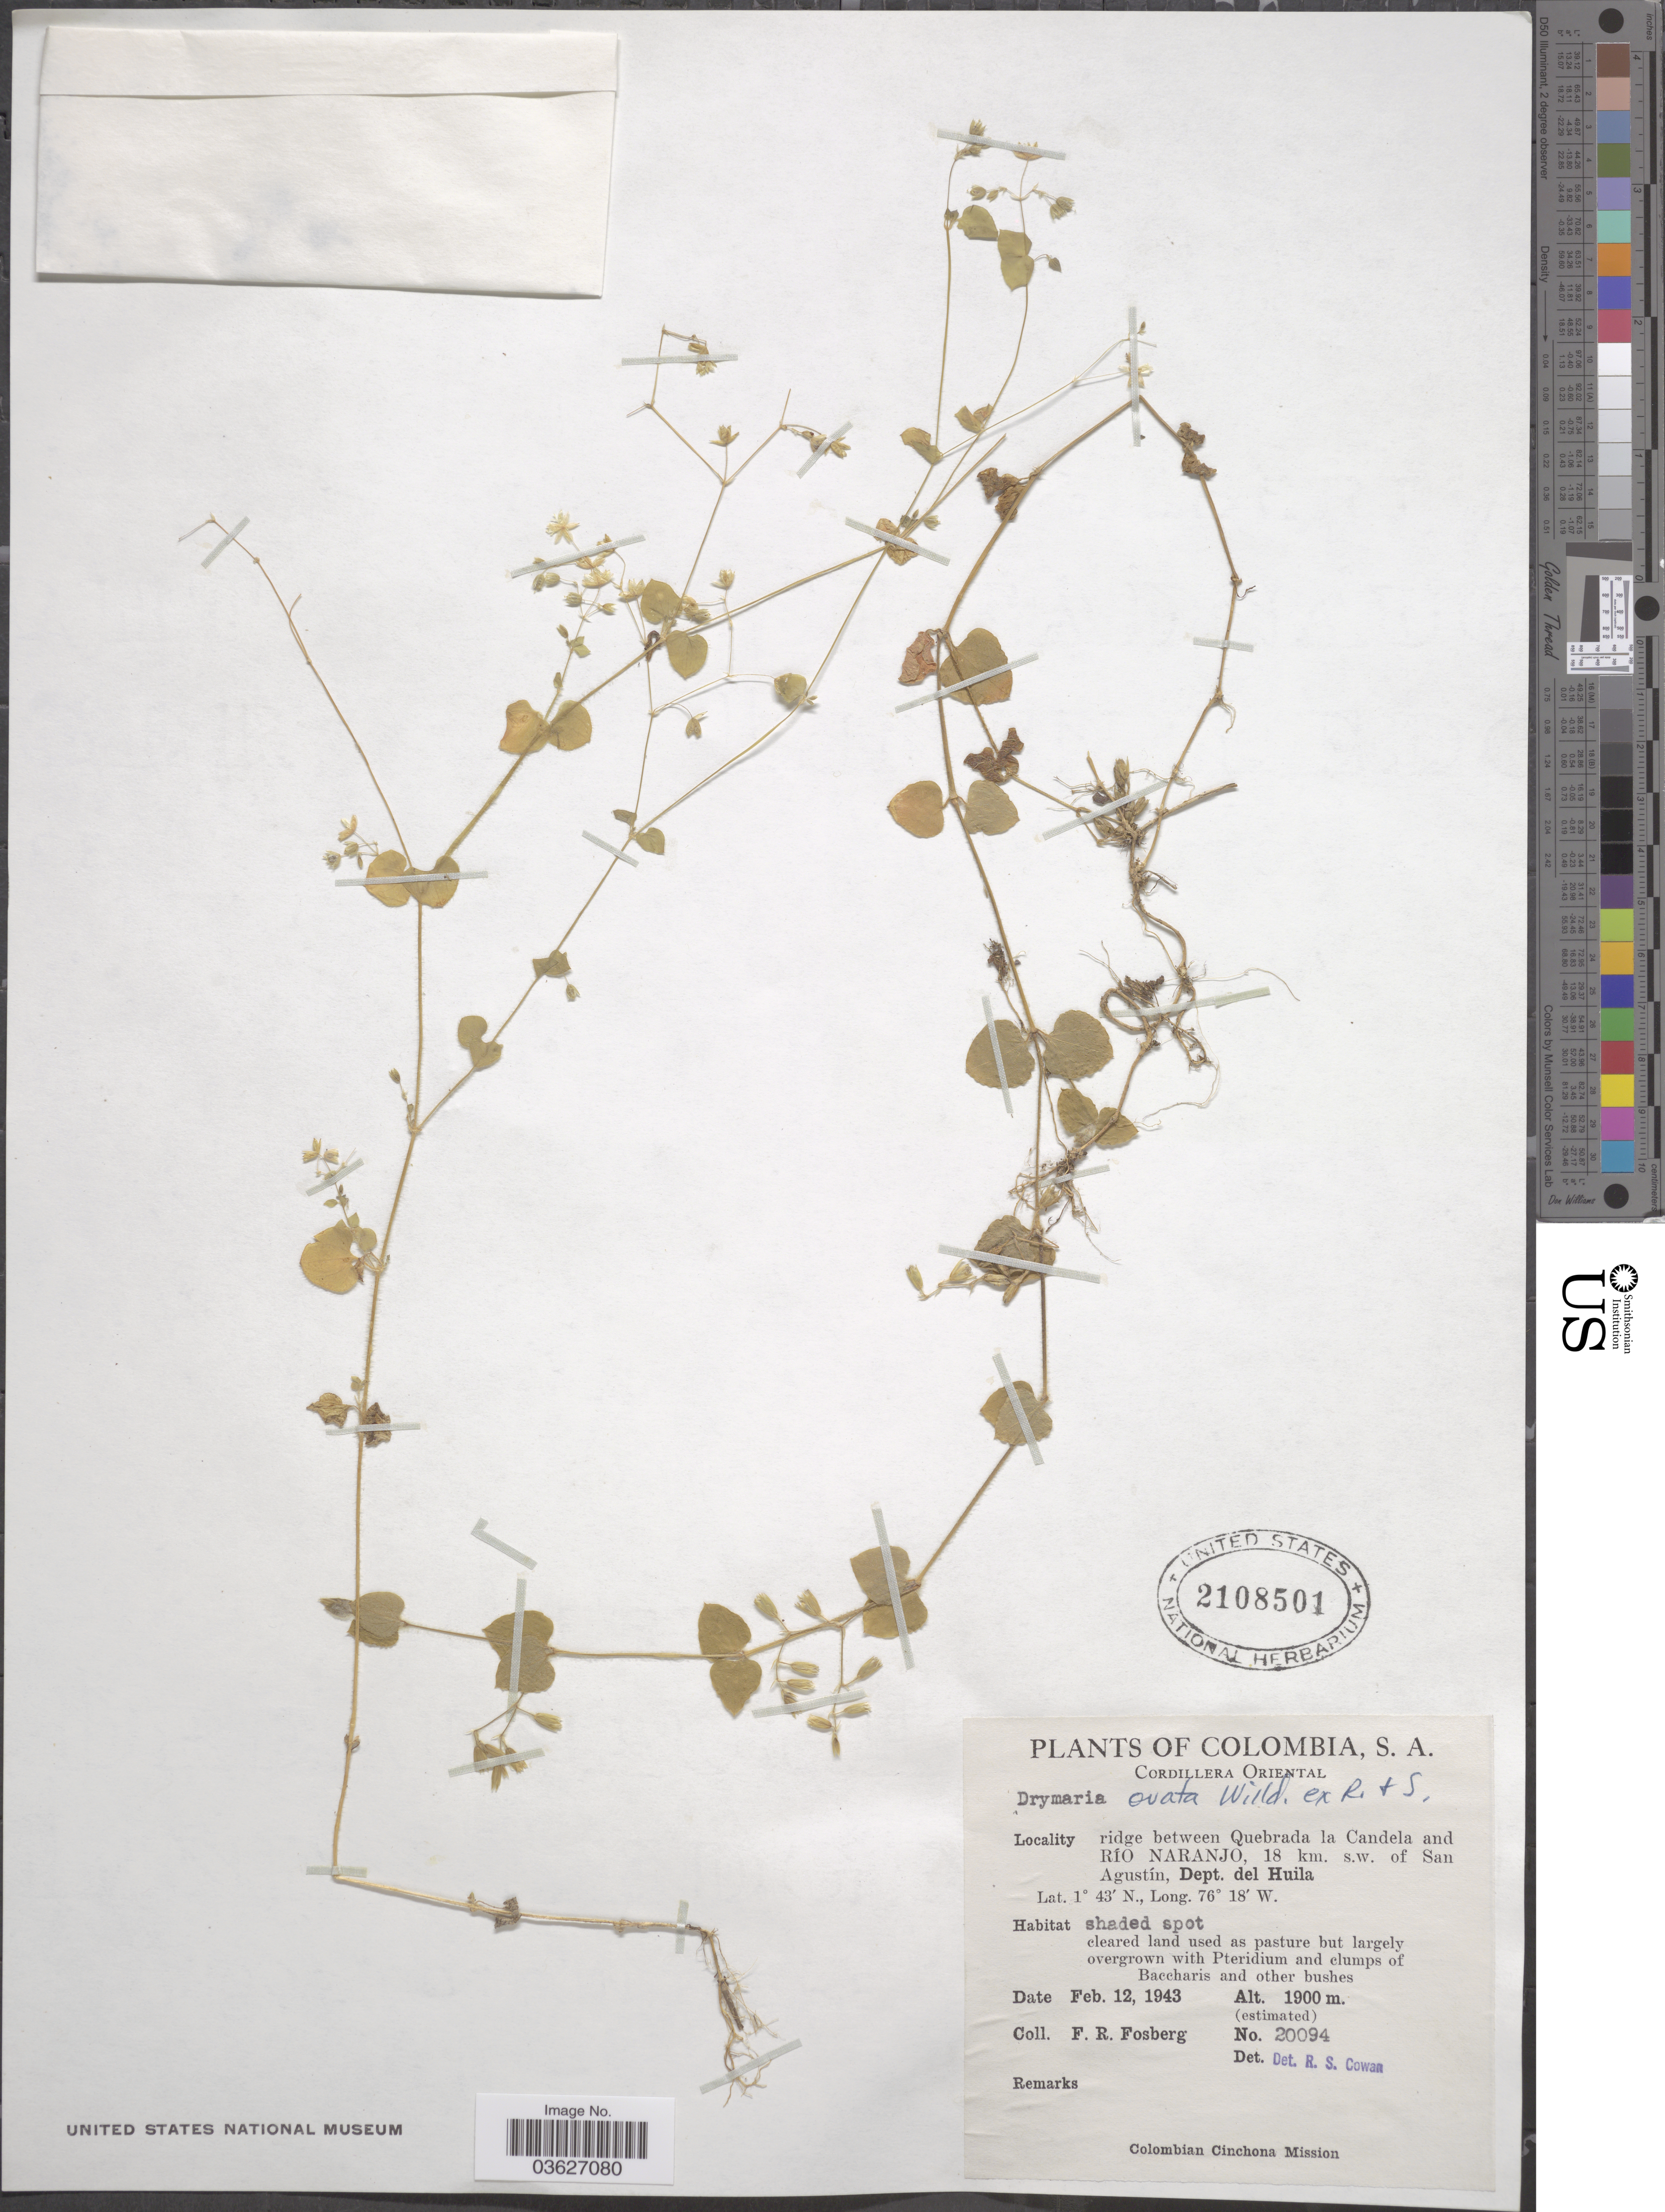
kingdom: Plantae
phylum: Tracheophyta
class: Magnoliopsida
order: Caryophyllales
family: Caryophyllaceae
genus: Drymaria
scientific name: Drymaria ovata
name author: Humb. & Bonpl. ex Schult.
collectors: F. R. Fosberg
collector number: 20094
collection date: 1943-02-12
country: Colombia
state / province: Huila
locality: Cordillera Oriental. Ridge between Quebrada la Candela and Río Naranjo, 18 km. s.w. of San Agustín, Dept. del Huila.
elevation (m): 1900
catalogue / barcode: US 2108501